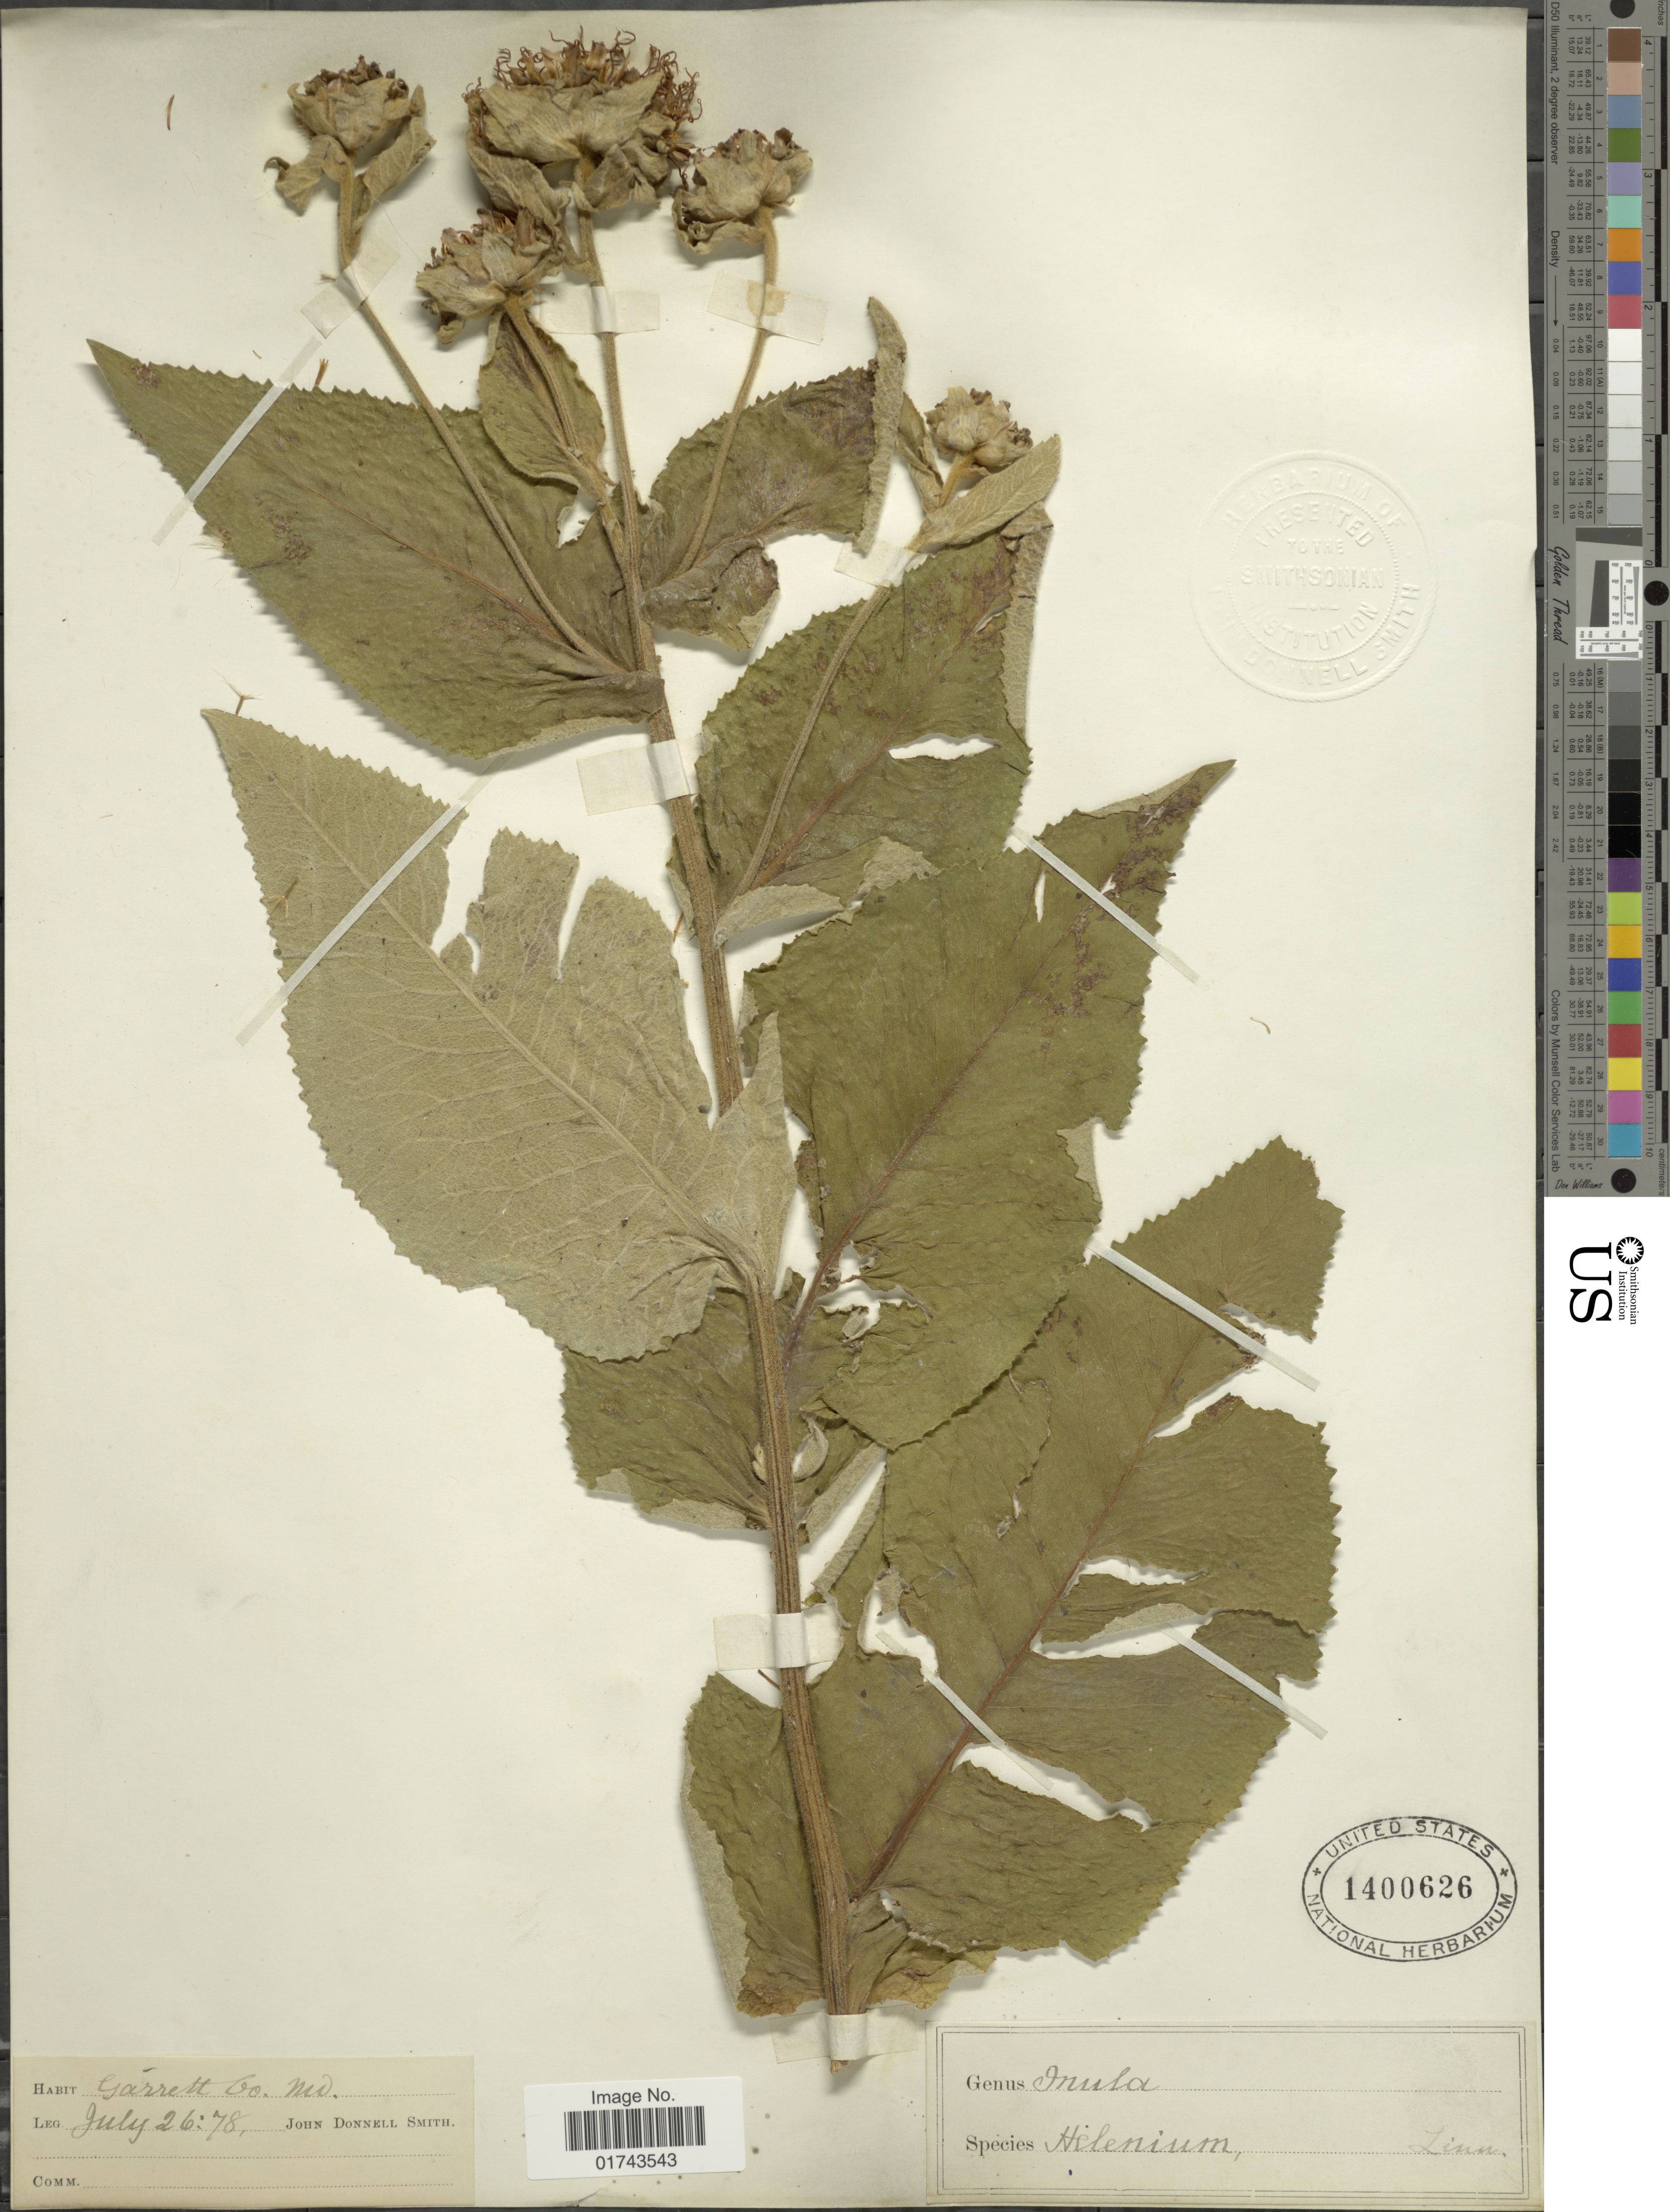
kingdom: Plantae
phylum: Tracheophyta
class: Magnoliopsida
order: Asterales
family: Asteraceae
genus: Inula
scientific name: Inula helenium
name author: L.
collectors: J. Donnell Smith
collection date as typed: Transcribed d/m/y: 26/7/78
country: United States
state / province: Maryland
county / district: Garrett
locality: Garrett Co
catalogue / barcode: US 1400626